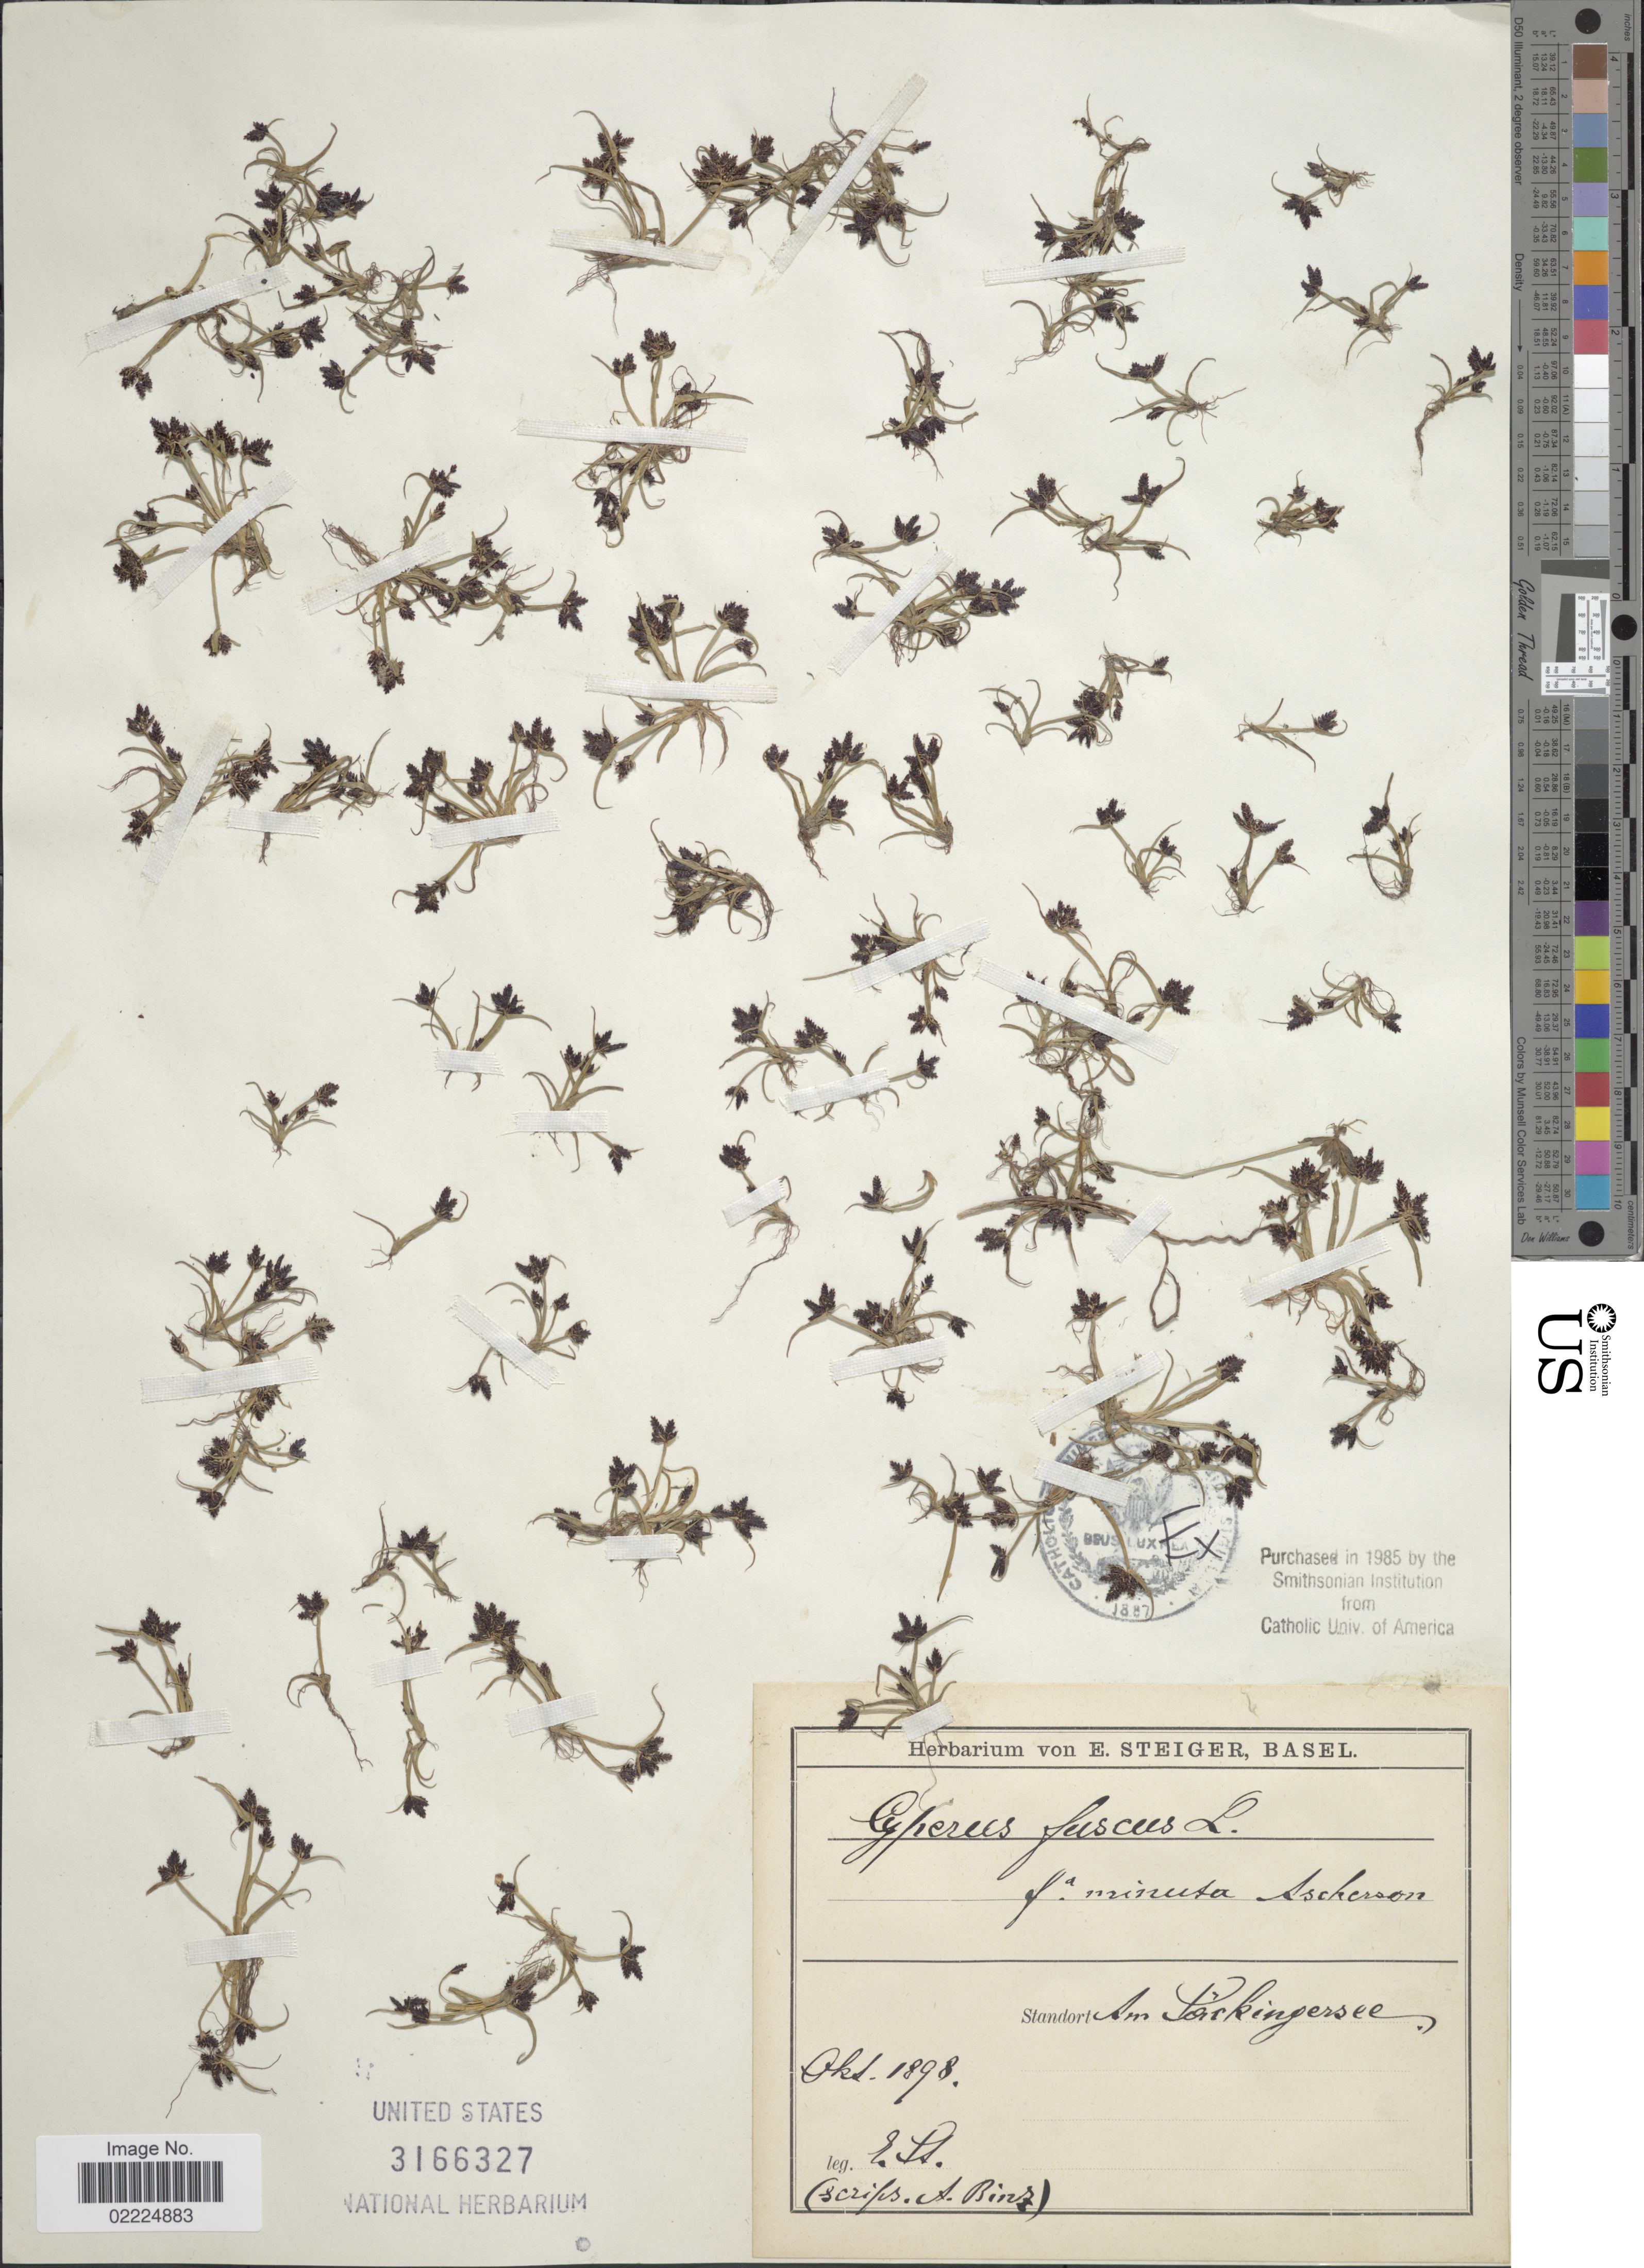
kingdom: Plantae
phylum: Tracheophyta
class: Liliopsida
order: Poales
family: Cyperaceae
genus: Cyperus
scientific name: Cyperus fuscus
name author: L.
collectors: E. Steiger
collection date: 1898-10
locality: Standort Am Stockingersee [interpreted].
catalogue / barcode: US 3166327